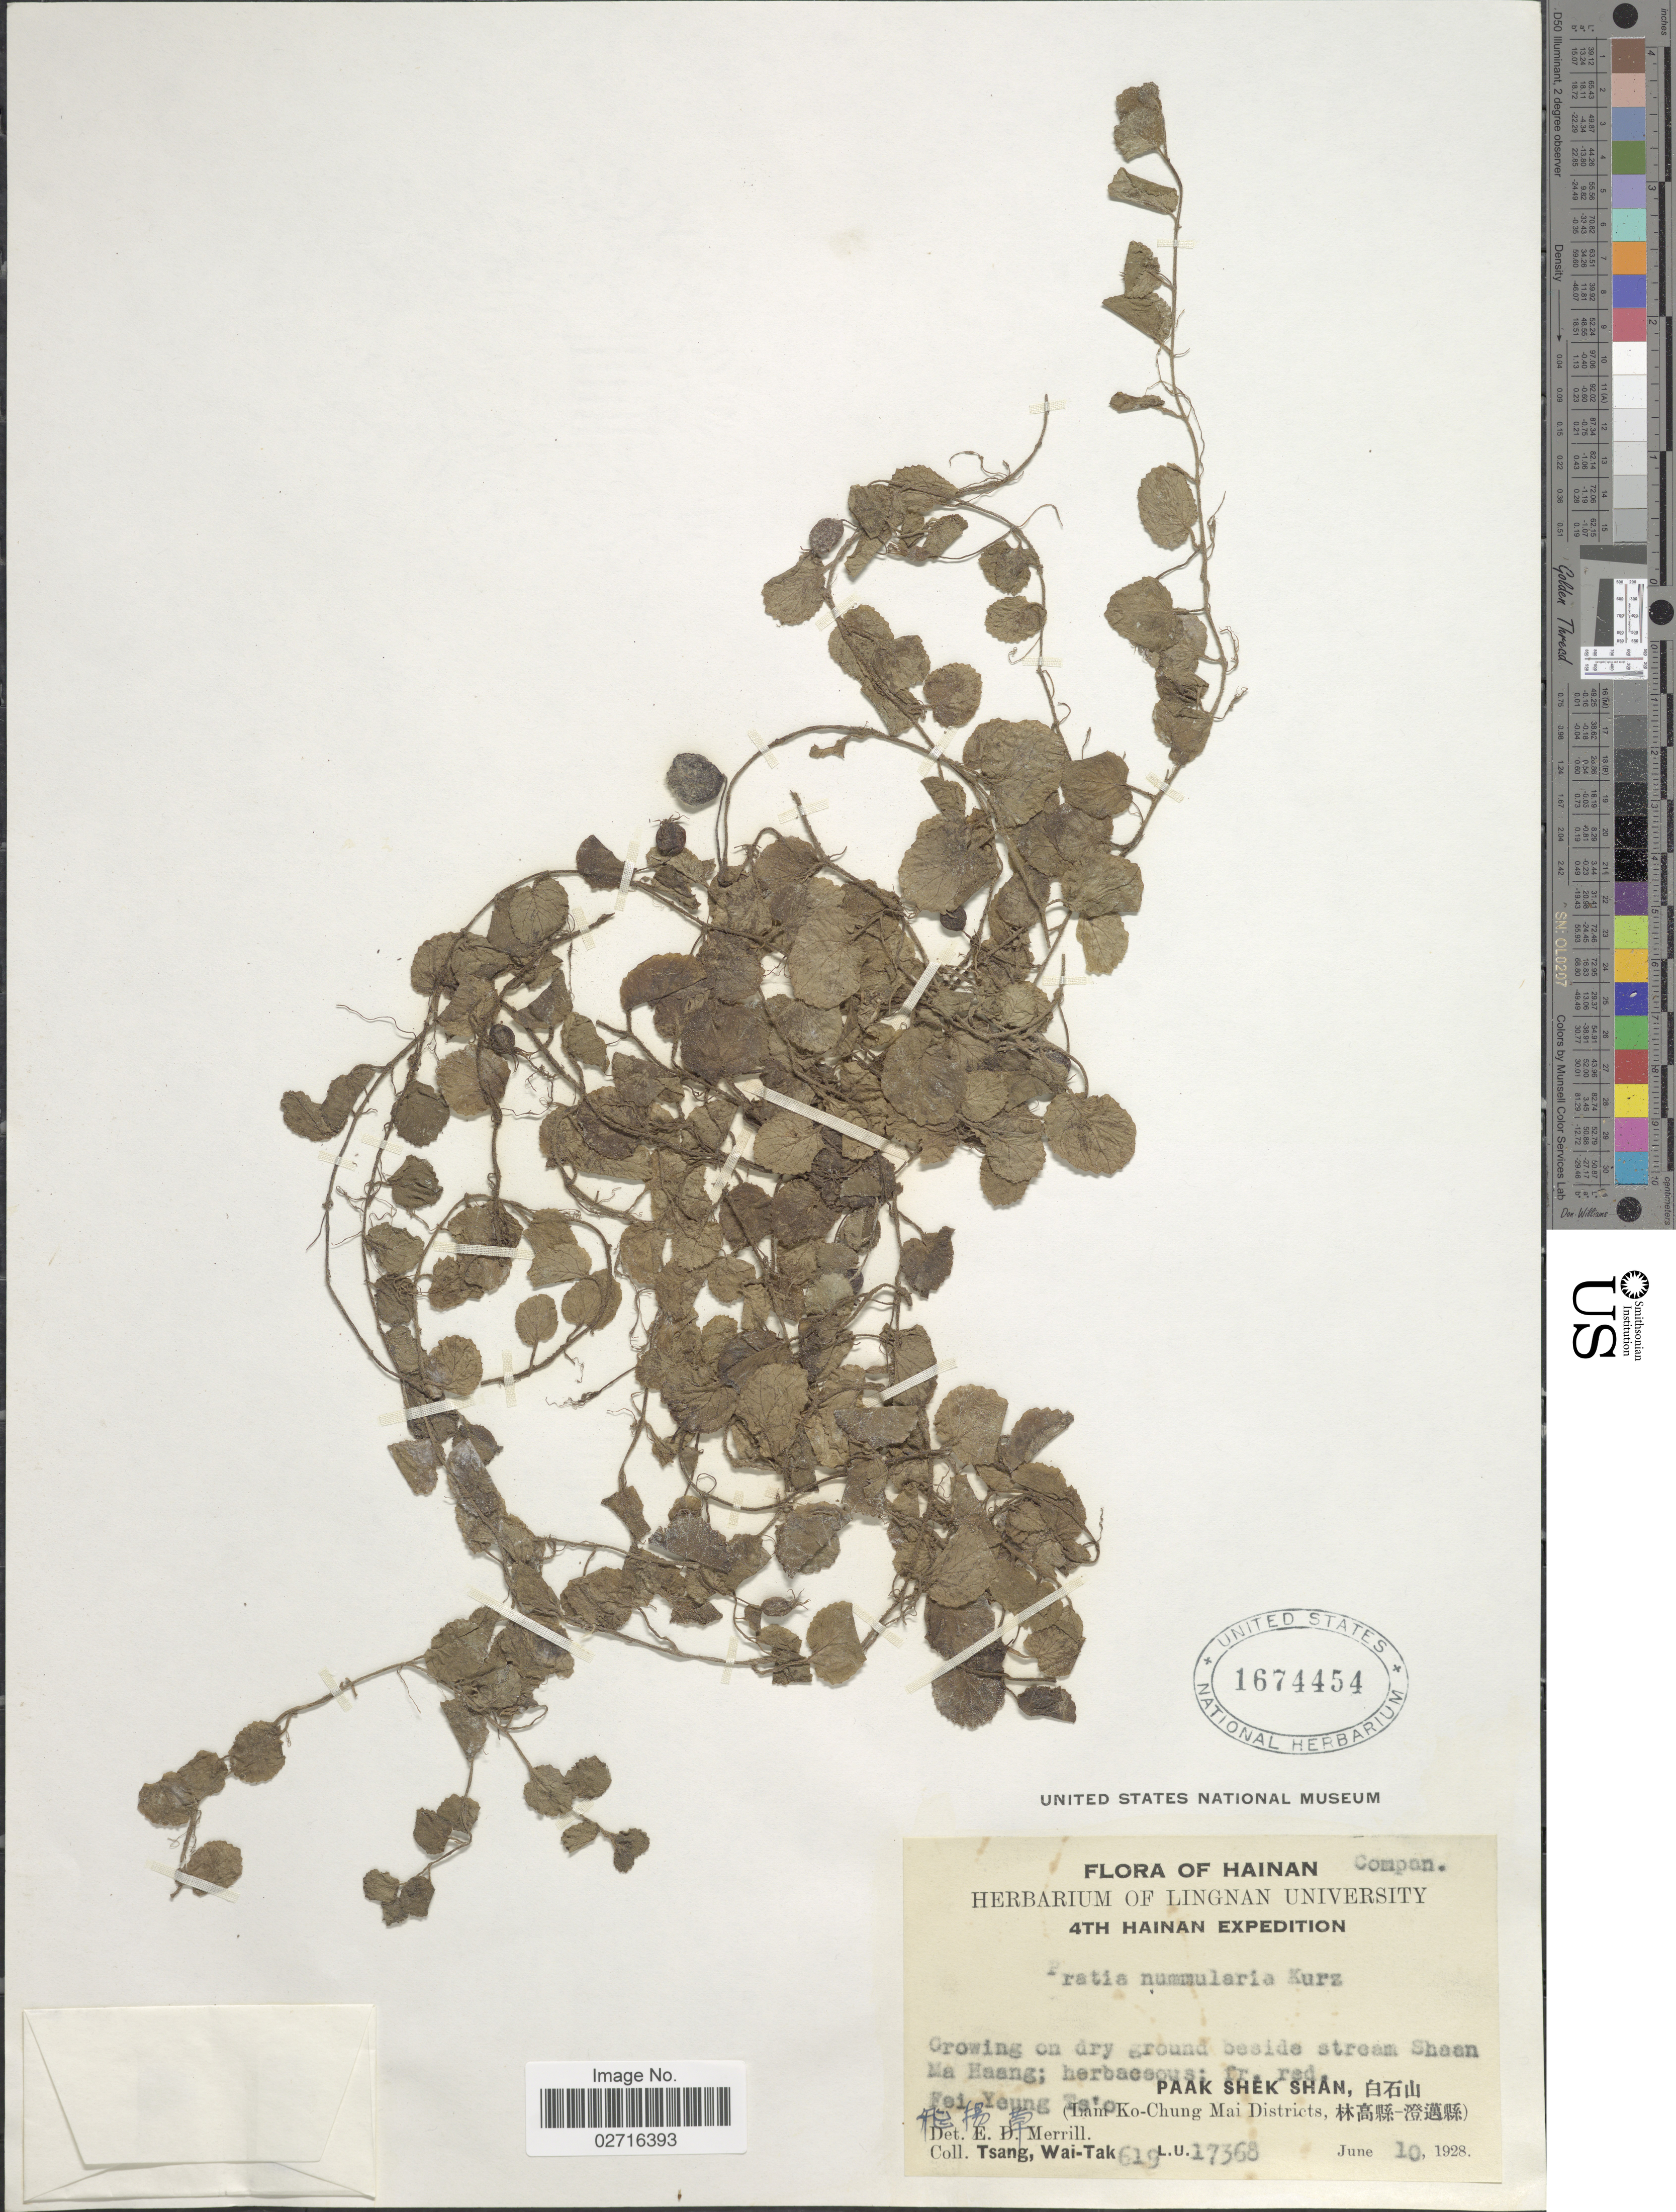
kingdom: Plantae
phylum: Tracheophyta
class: Magnoliopsida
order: Asterales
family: Campanulaceae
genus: Pratia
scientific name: Pratia nummularia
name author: (Lam.) A. Braun & Asch.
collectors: W. T. Tsang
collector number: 619/17368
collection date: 1928-06-10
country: China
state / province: Hainan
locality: Beside stream Shaan Ma Haang, Fei Yeung Ts'o, Paak Shek Shan (Lam Ko-Chung Mai Districts)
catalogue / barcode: US 1674454